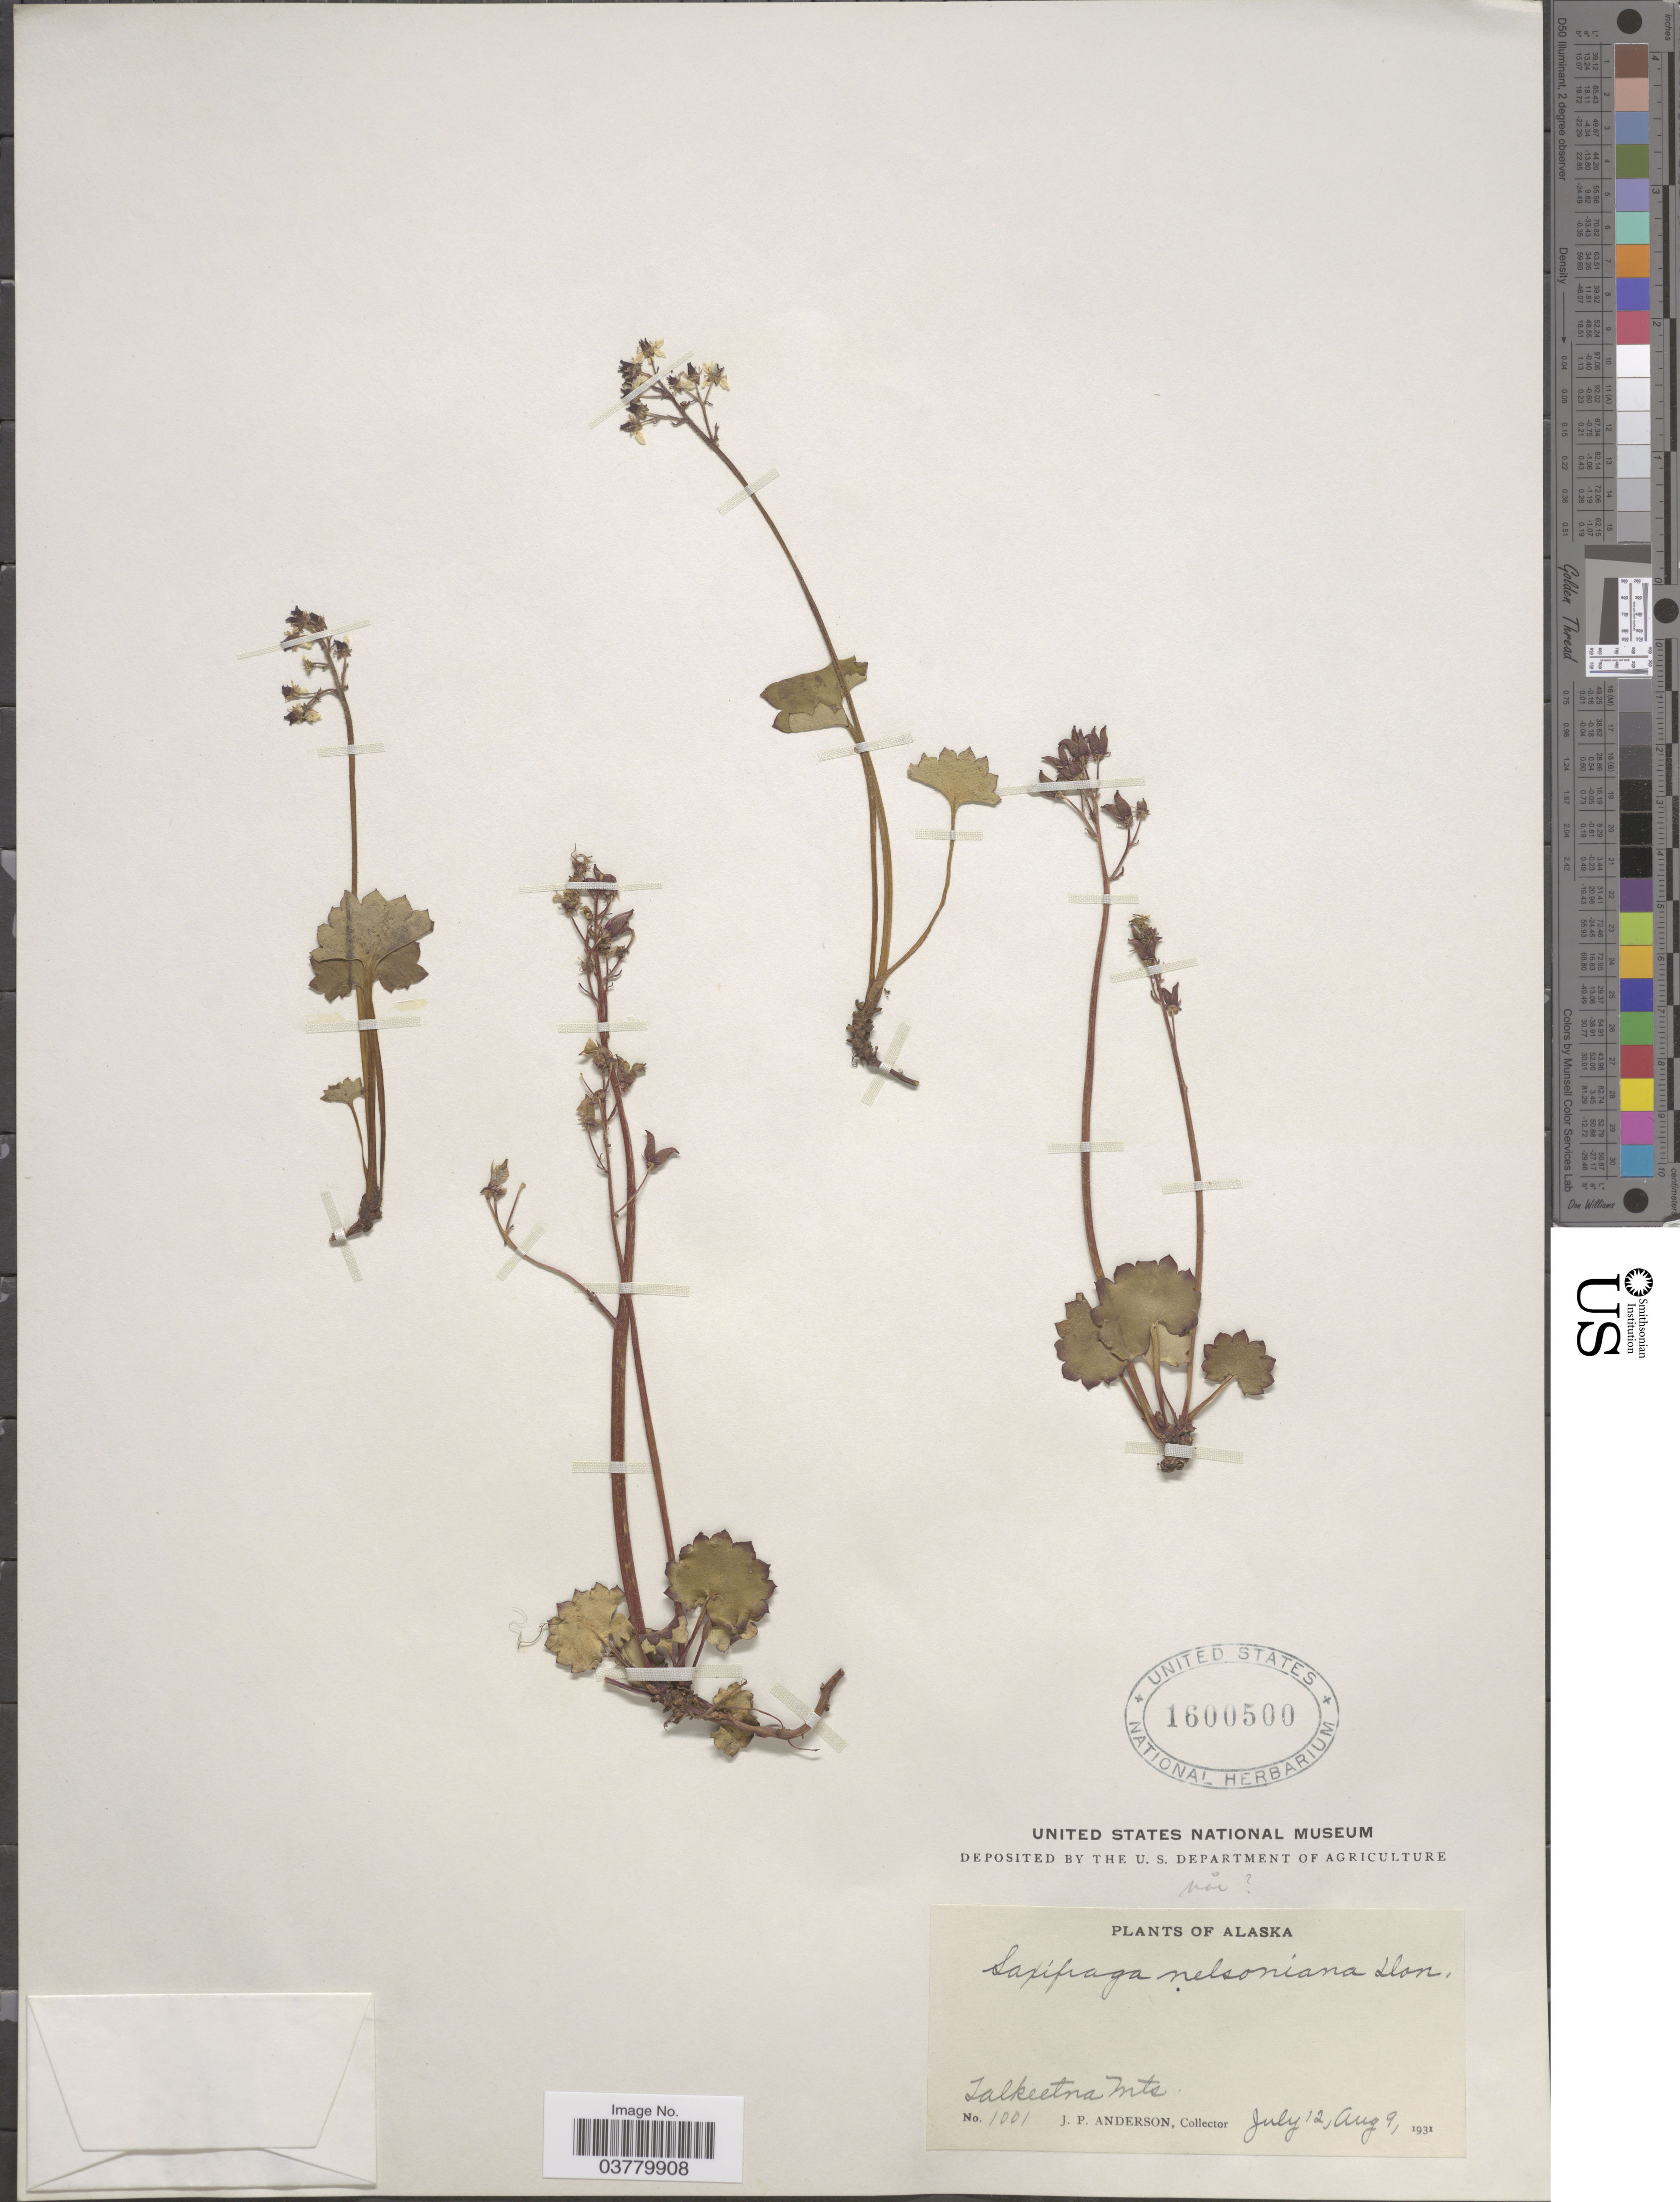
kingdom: Plantae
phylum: Tracheophyta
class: Magnoliopsida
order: Saxifragales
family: Saxifragaceae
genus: Micranthes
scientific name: Micranthes nelsoniana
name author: (D. Don) Small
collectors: J. P. Anderson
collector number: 1001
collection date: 1931-07-12/1931-08-09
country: United States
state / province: Alaska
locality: Talkeetna Mts.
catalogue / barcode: US 1600500